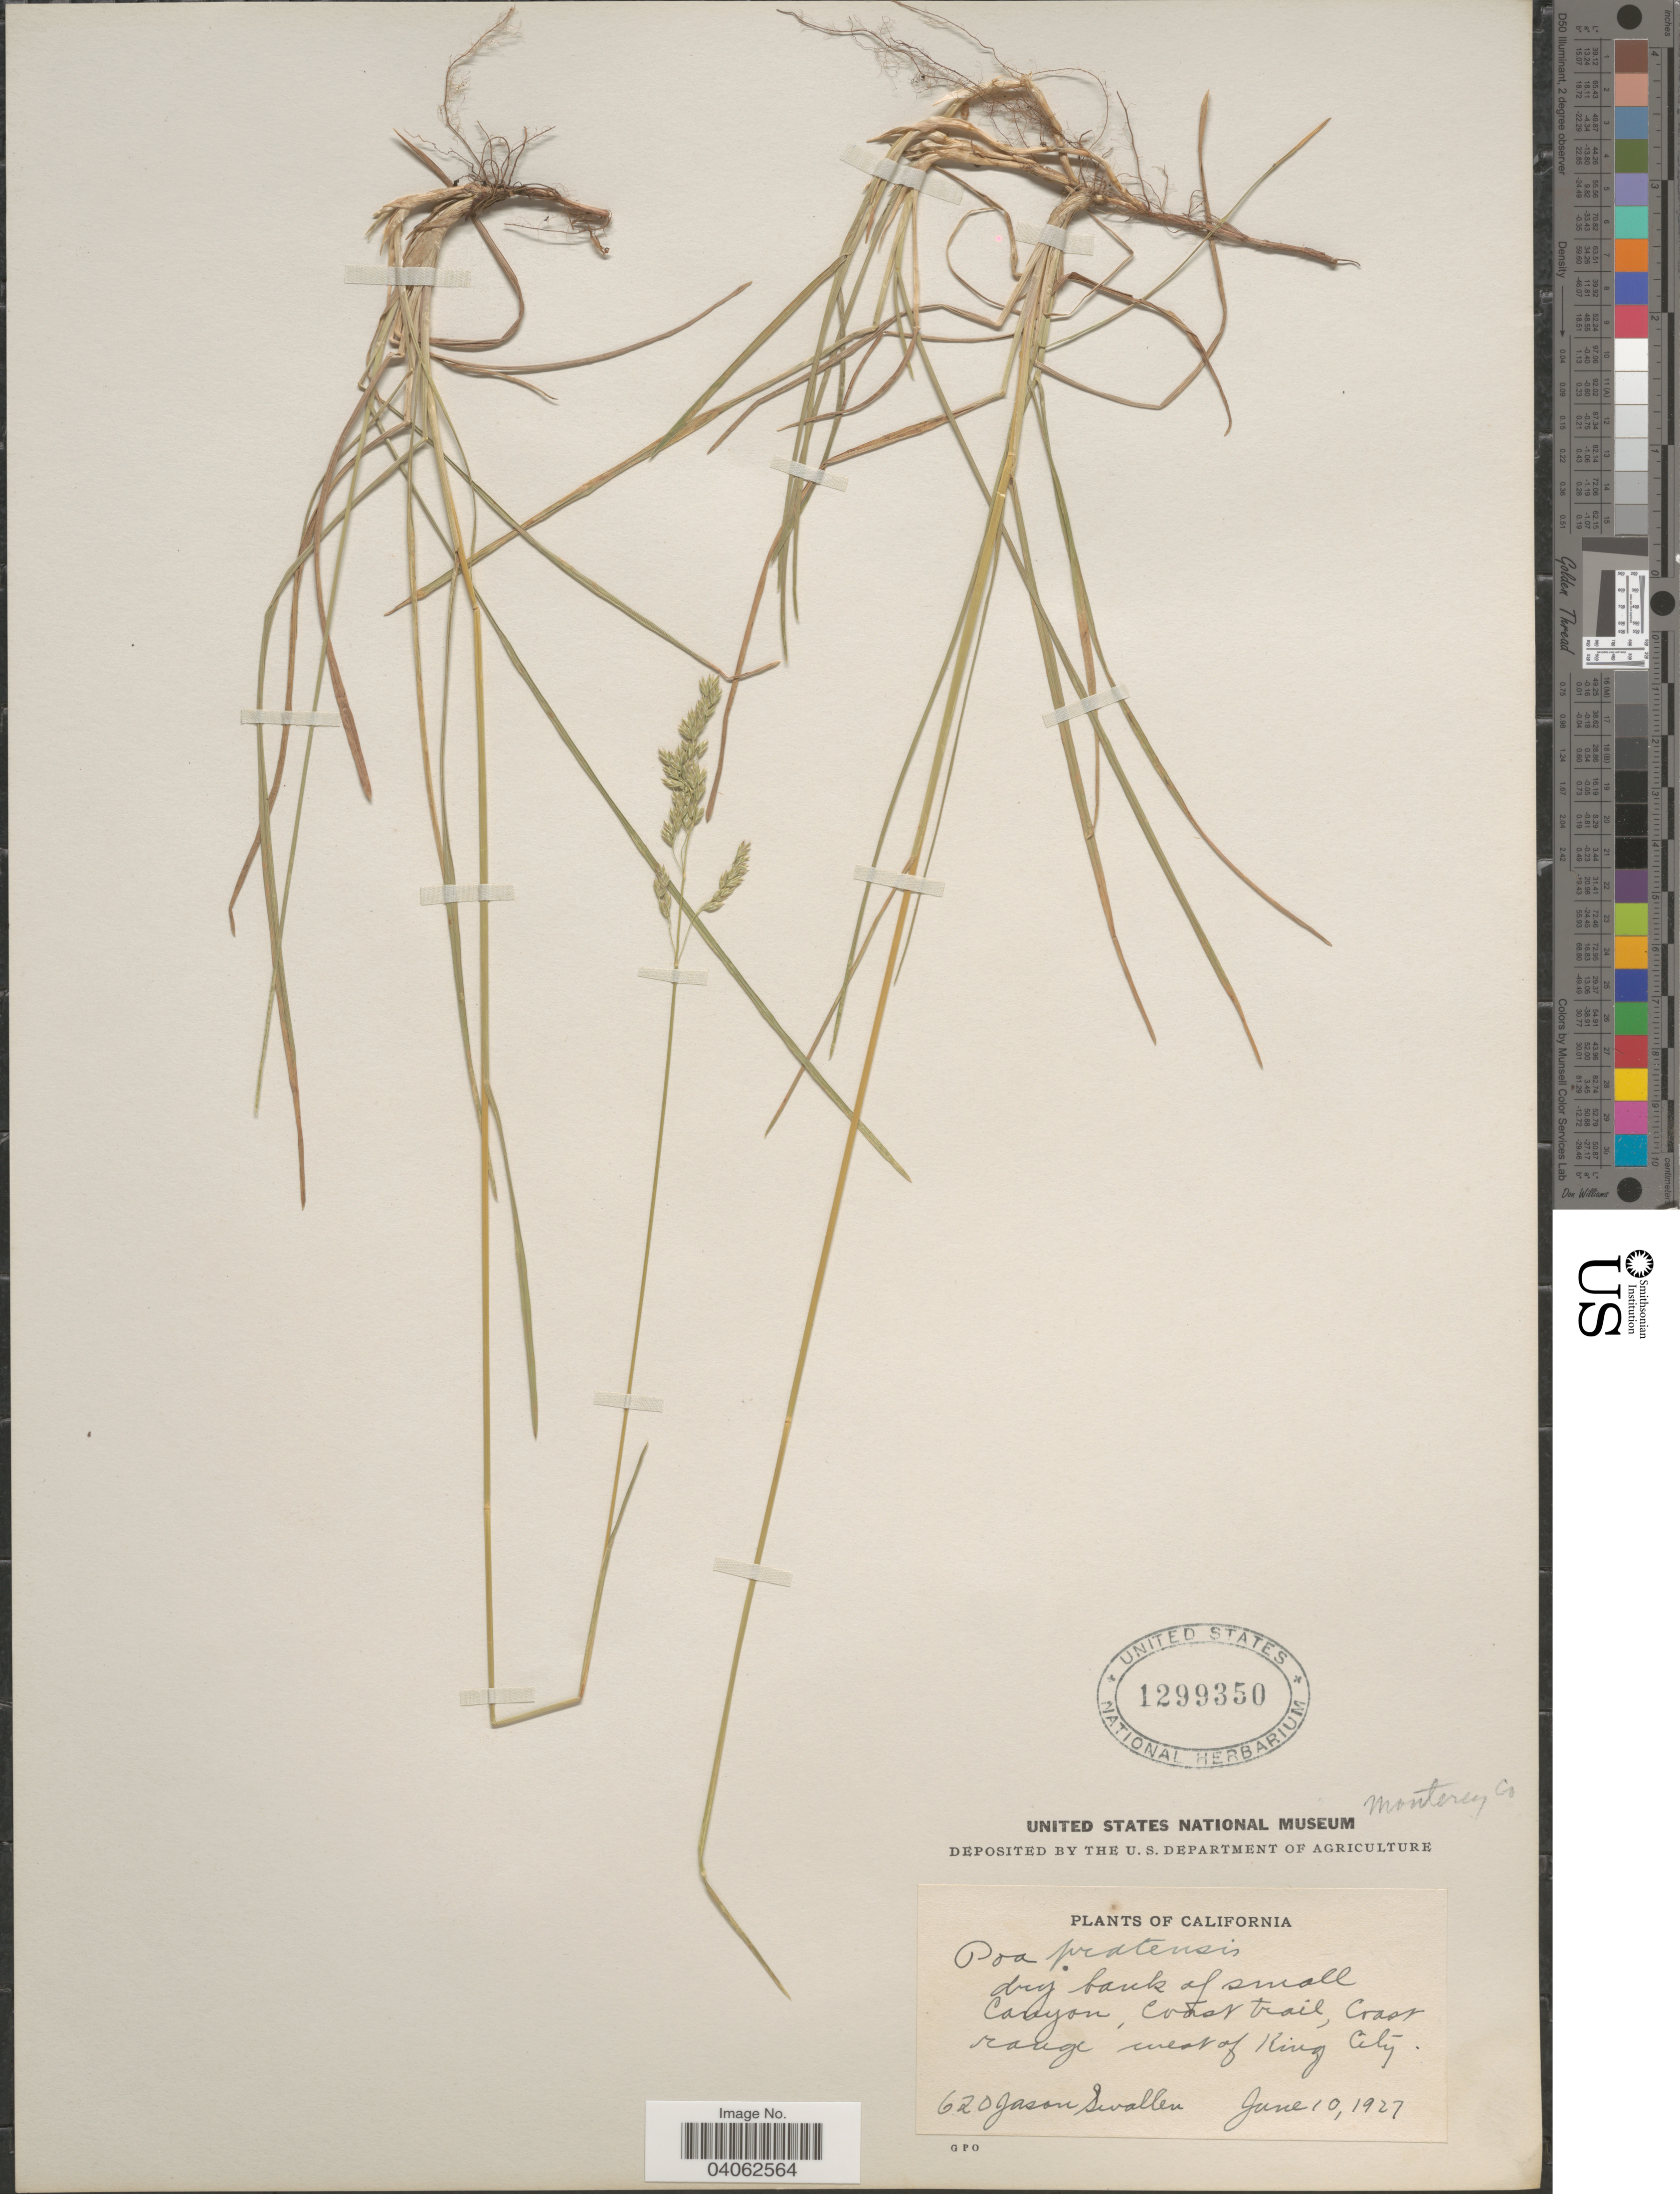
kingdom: Plantae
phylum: Tracheophyta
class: Liliopsida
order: Poales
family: Poaceae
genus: Poa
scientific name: Poa pratensis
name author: L.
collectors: J. R. Swallen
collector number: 620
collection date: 1927-06-10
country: United States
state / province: California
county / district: Monterey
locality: Dry bank of small Canyon, Coast trail, Coast range, west of King City. Monterey Co.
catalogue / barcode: US 1299350